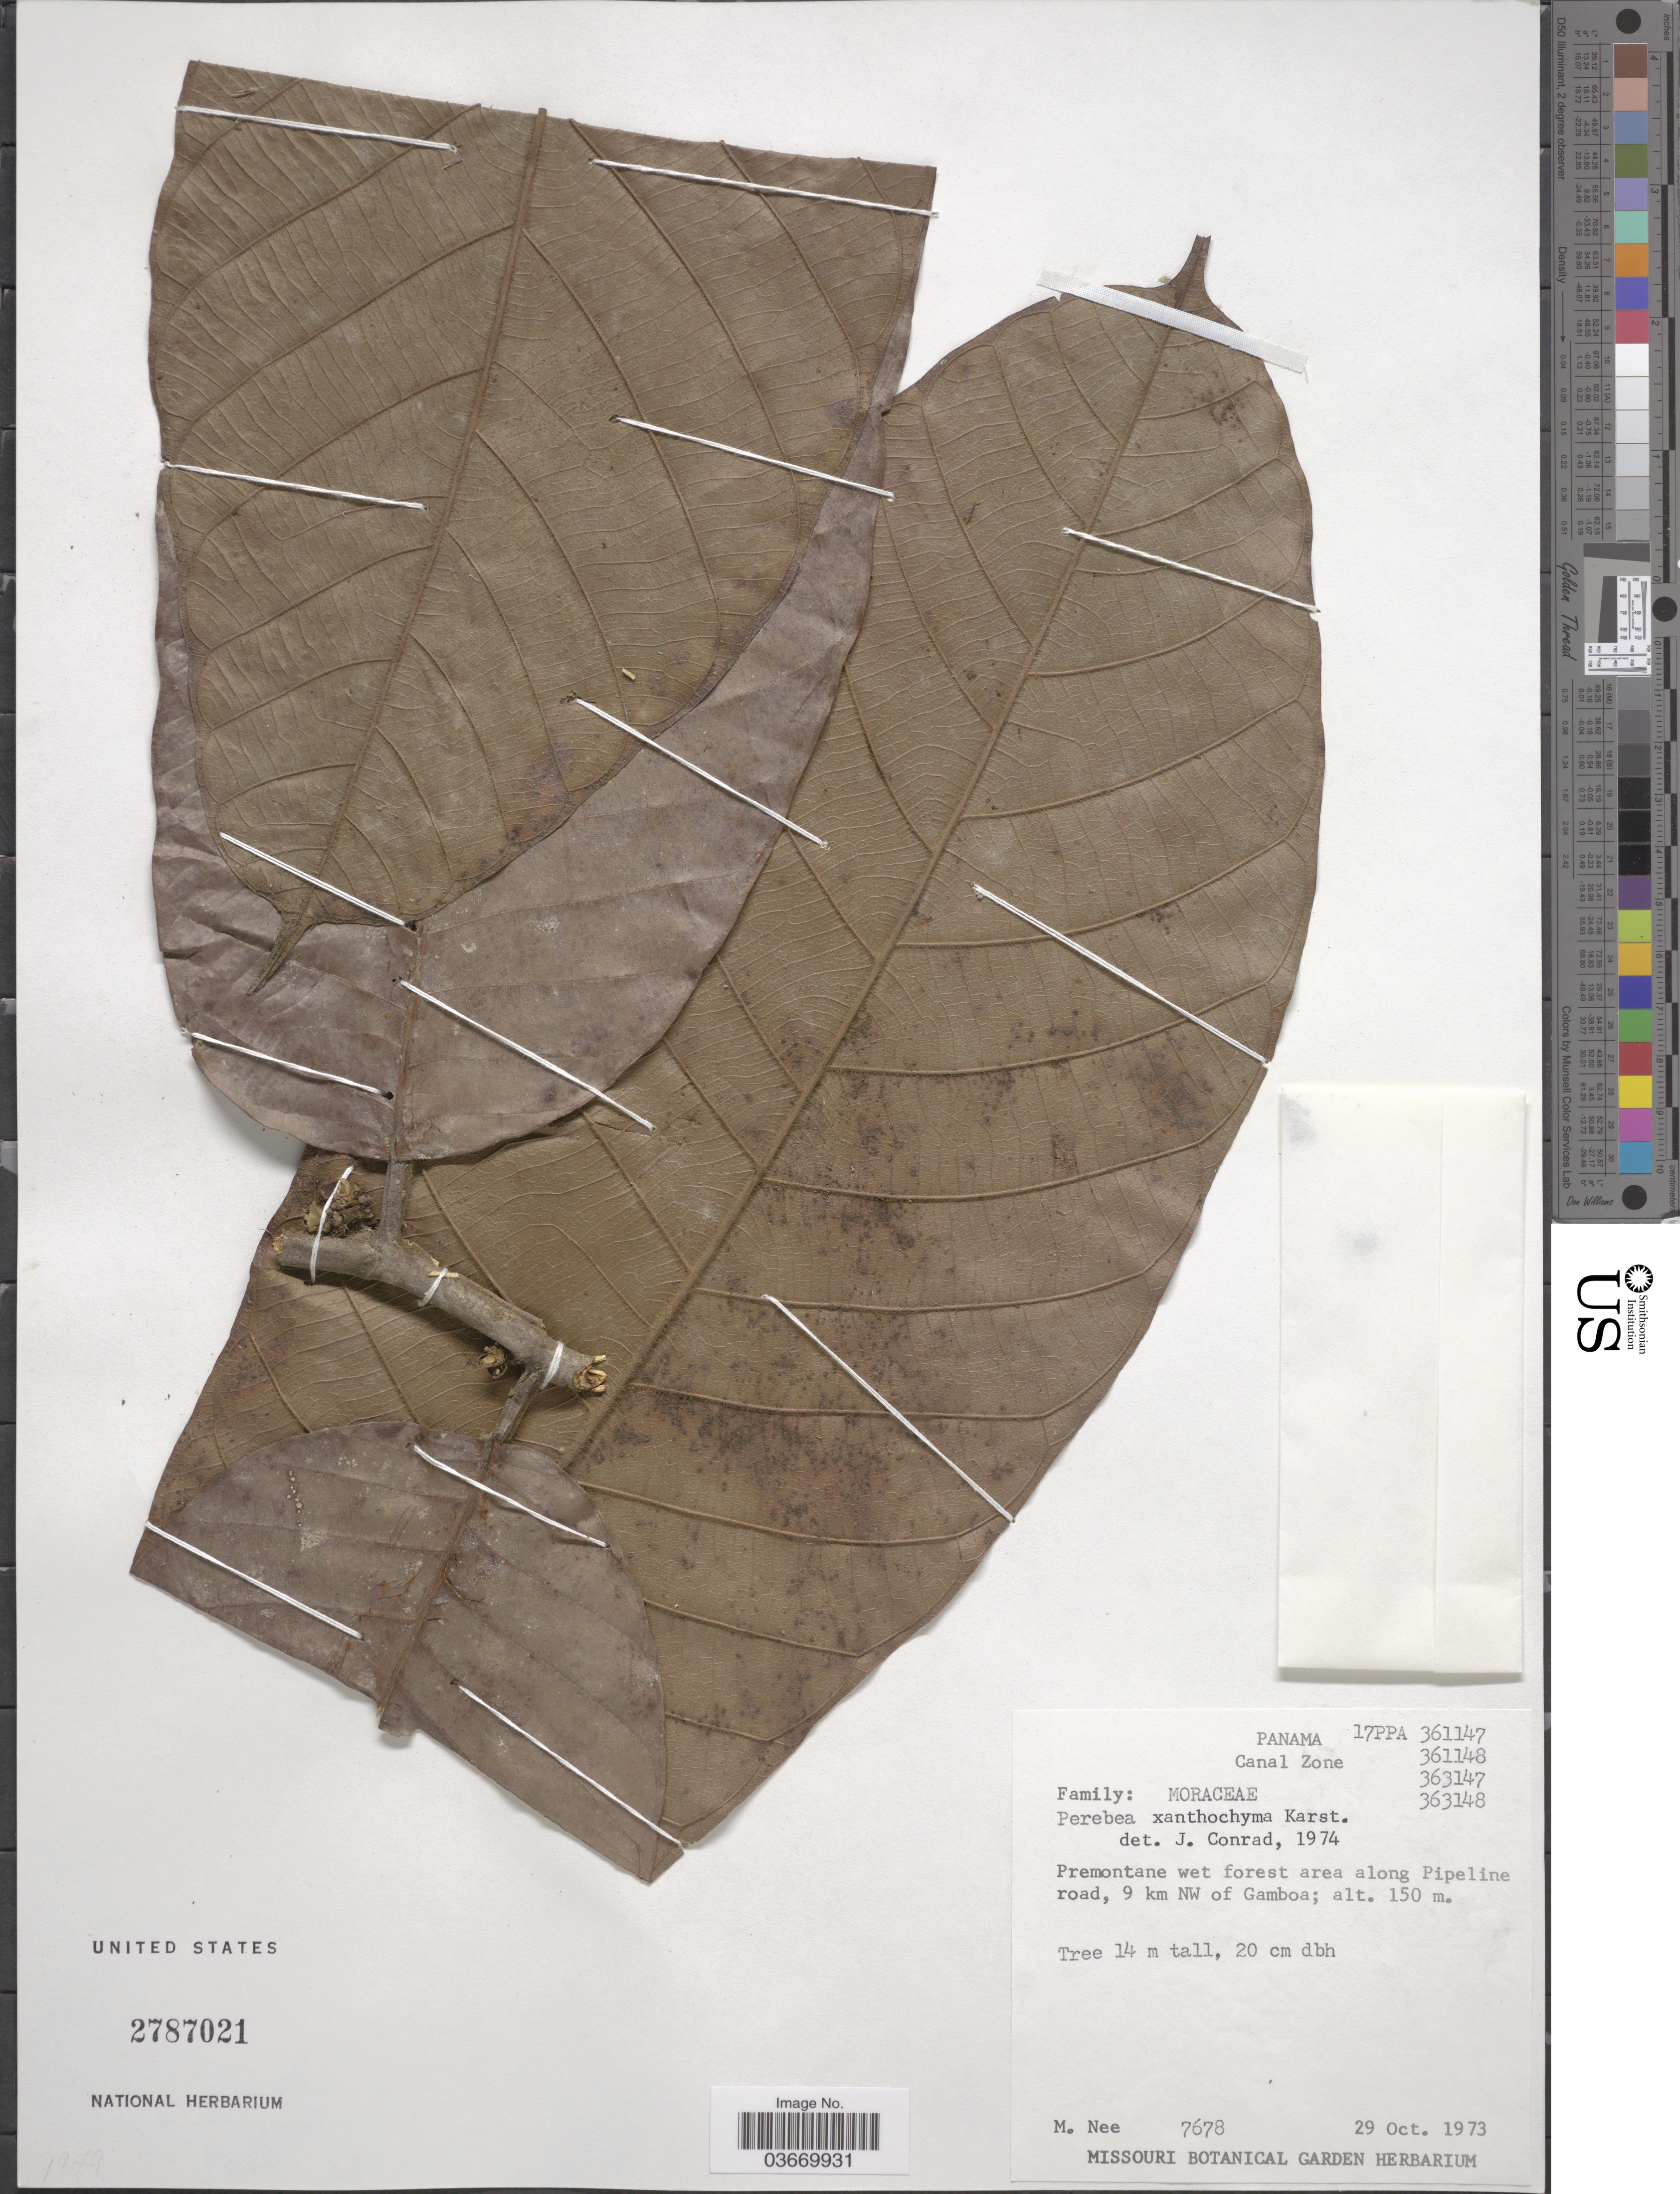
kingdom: Plantae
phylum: Tracheophyta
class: Magnoliopsida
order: Rosales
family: Moraceae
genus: Perebea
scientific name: Perebea xanthochyma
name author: H. Karst.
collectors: M. Nee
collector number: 7678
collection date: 1973-10-29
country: Panama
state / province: Colón / Panamá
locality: Canal Zone. Premontane wet forest area along Pipeline road, 9 km NW of Gamboa.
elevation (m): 150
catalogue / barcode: US 2787021